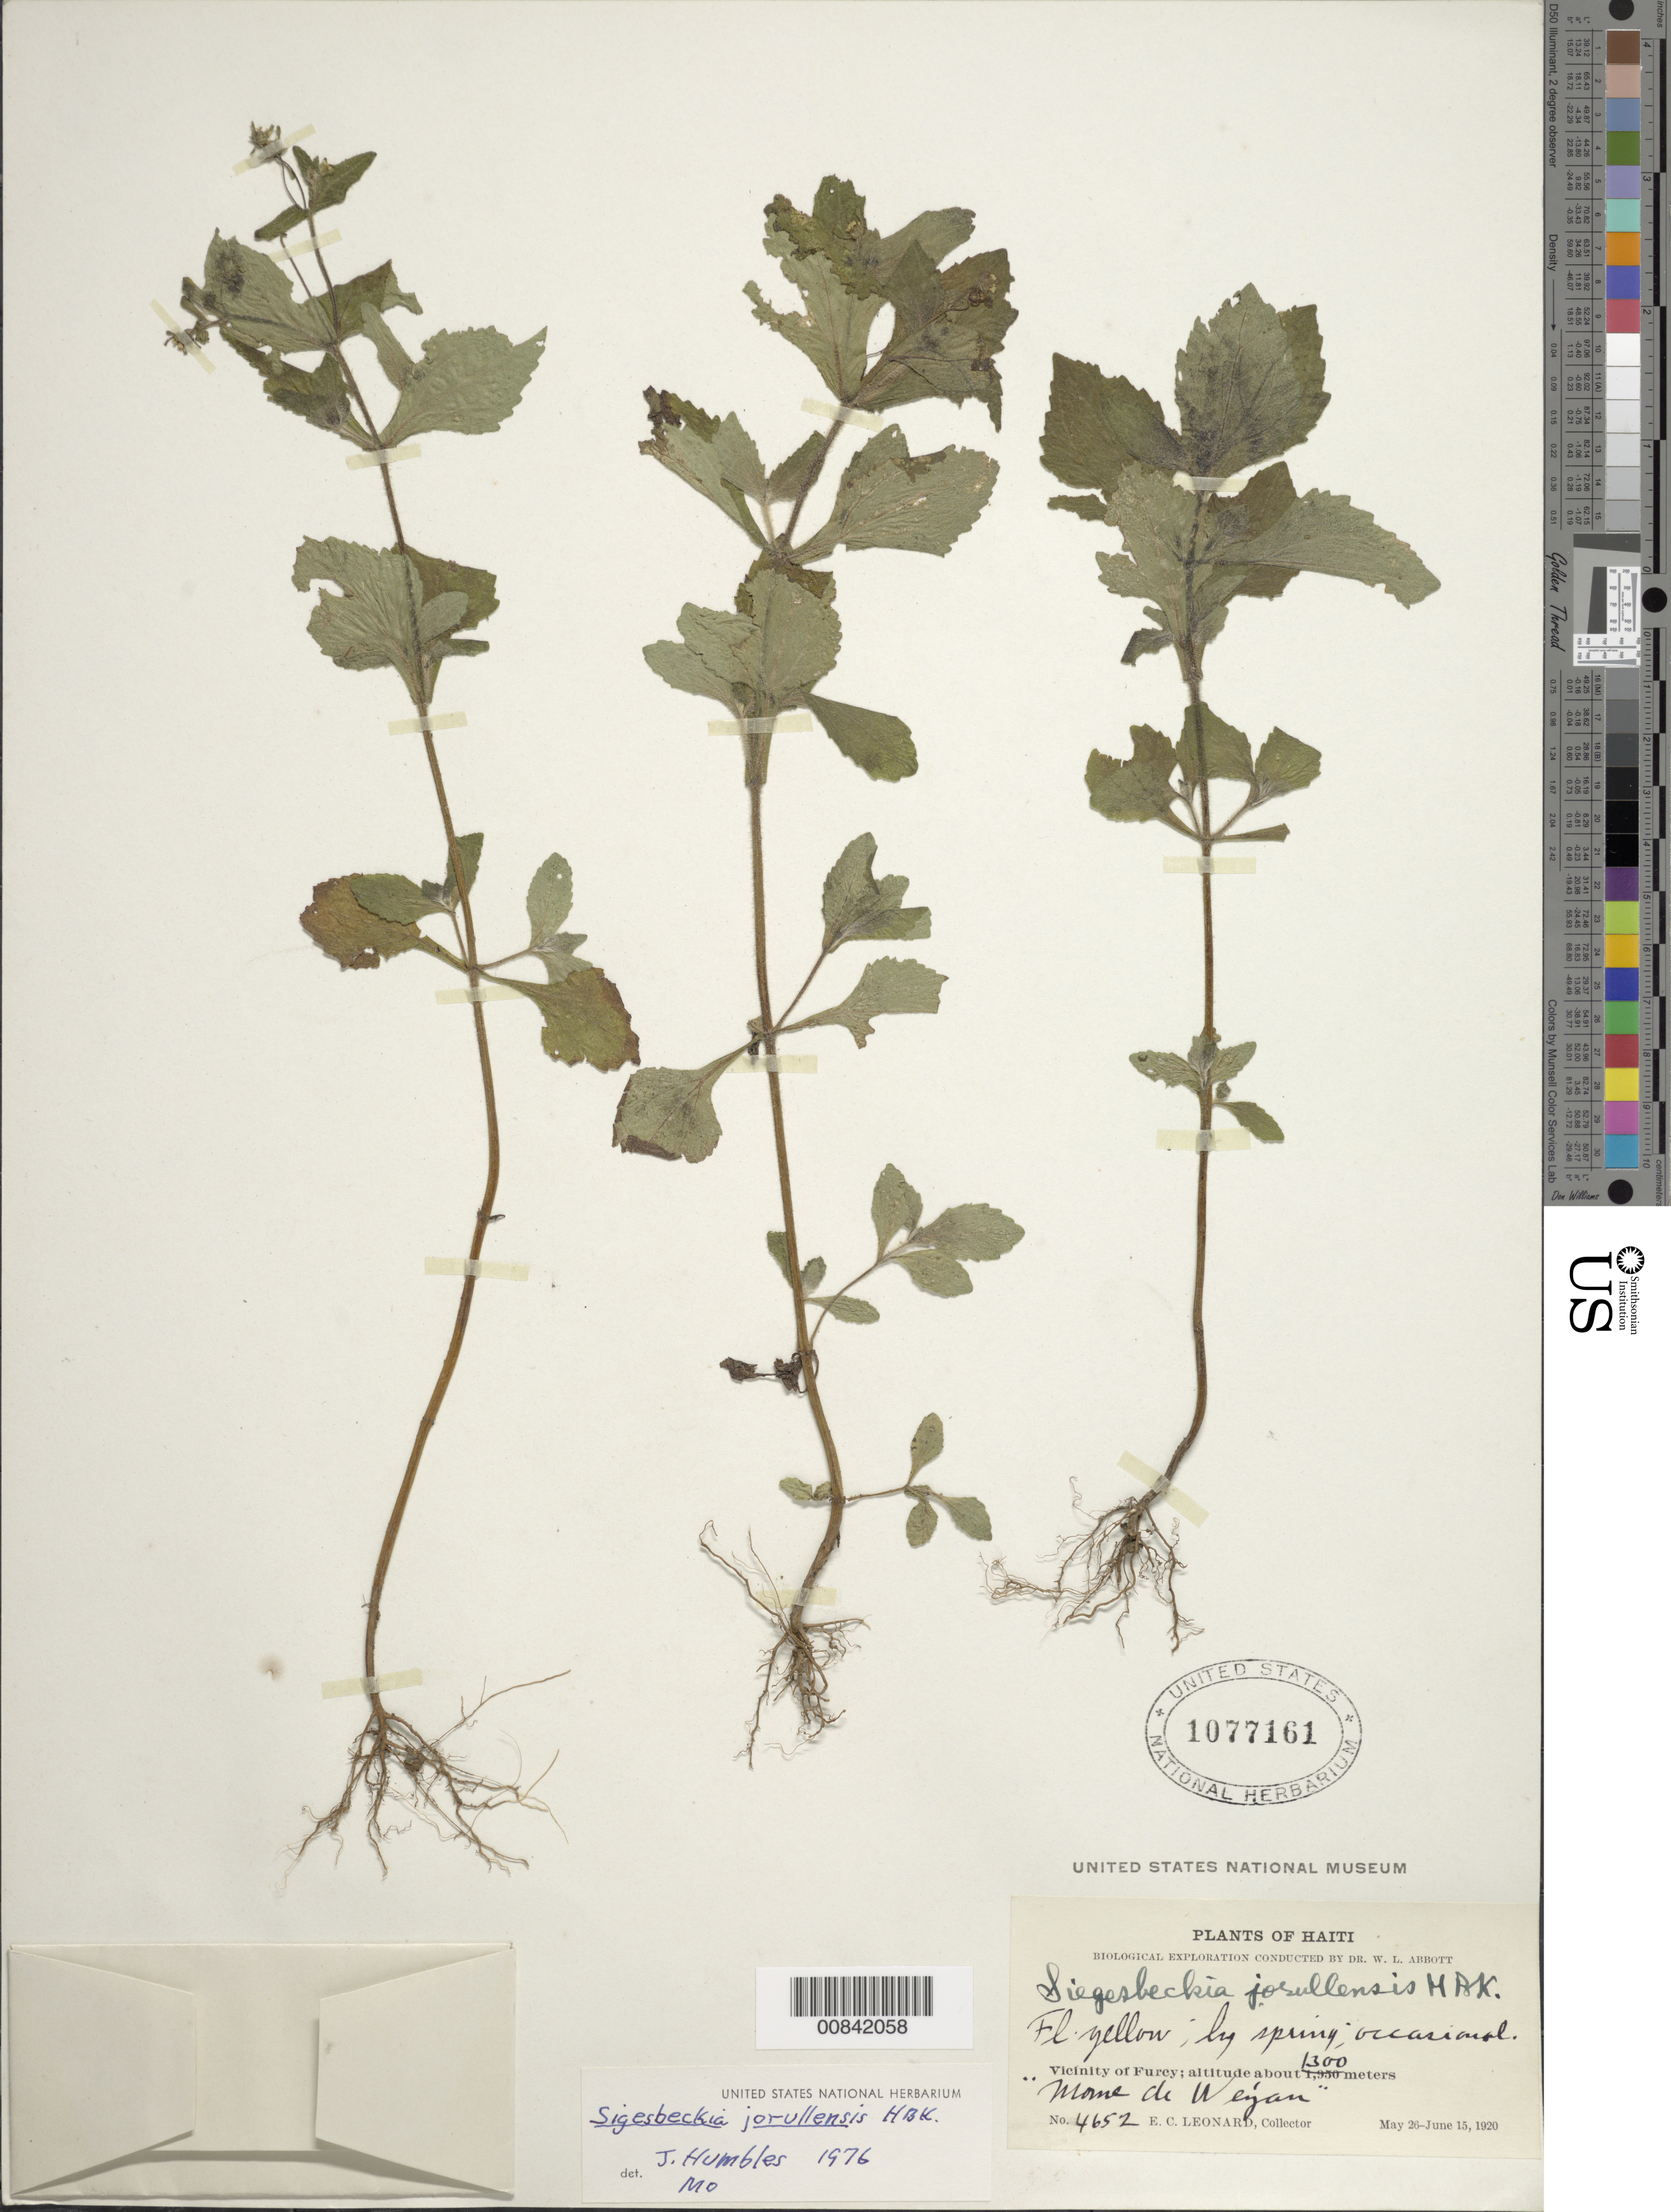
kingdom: Plantae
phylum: Tracheophyta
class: Magnoliopsida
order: Asterales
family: Asteraceae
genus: Sigesbeckia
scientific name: Sigesbeckia jorullensis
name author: Kunth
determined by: Humbles, J.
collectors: E. C. Leonard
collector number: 4652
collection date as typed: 26 May 1920 to 15 Jun 1920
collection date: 1920-05-26/1920-06-15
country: Haiti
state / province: Ouest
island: Hispaniola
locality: Vicinity of Furcy, Morne de Wjyan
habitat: By spring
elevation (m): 1300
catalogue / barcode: US 1077161